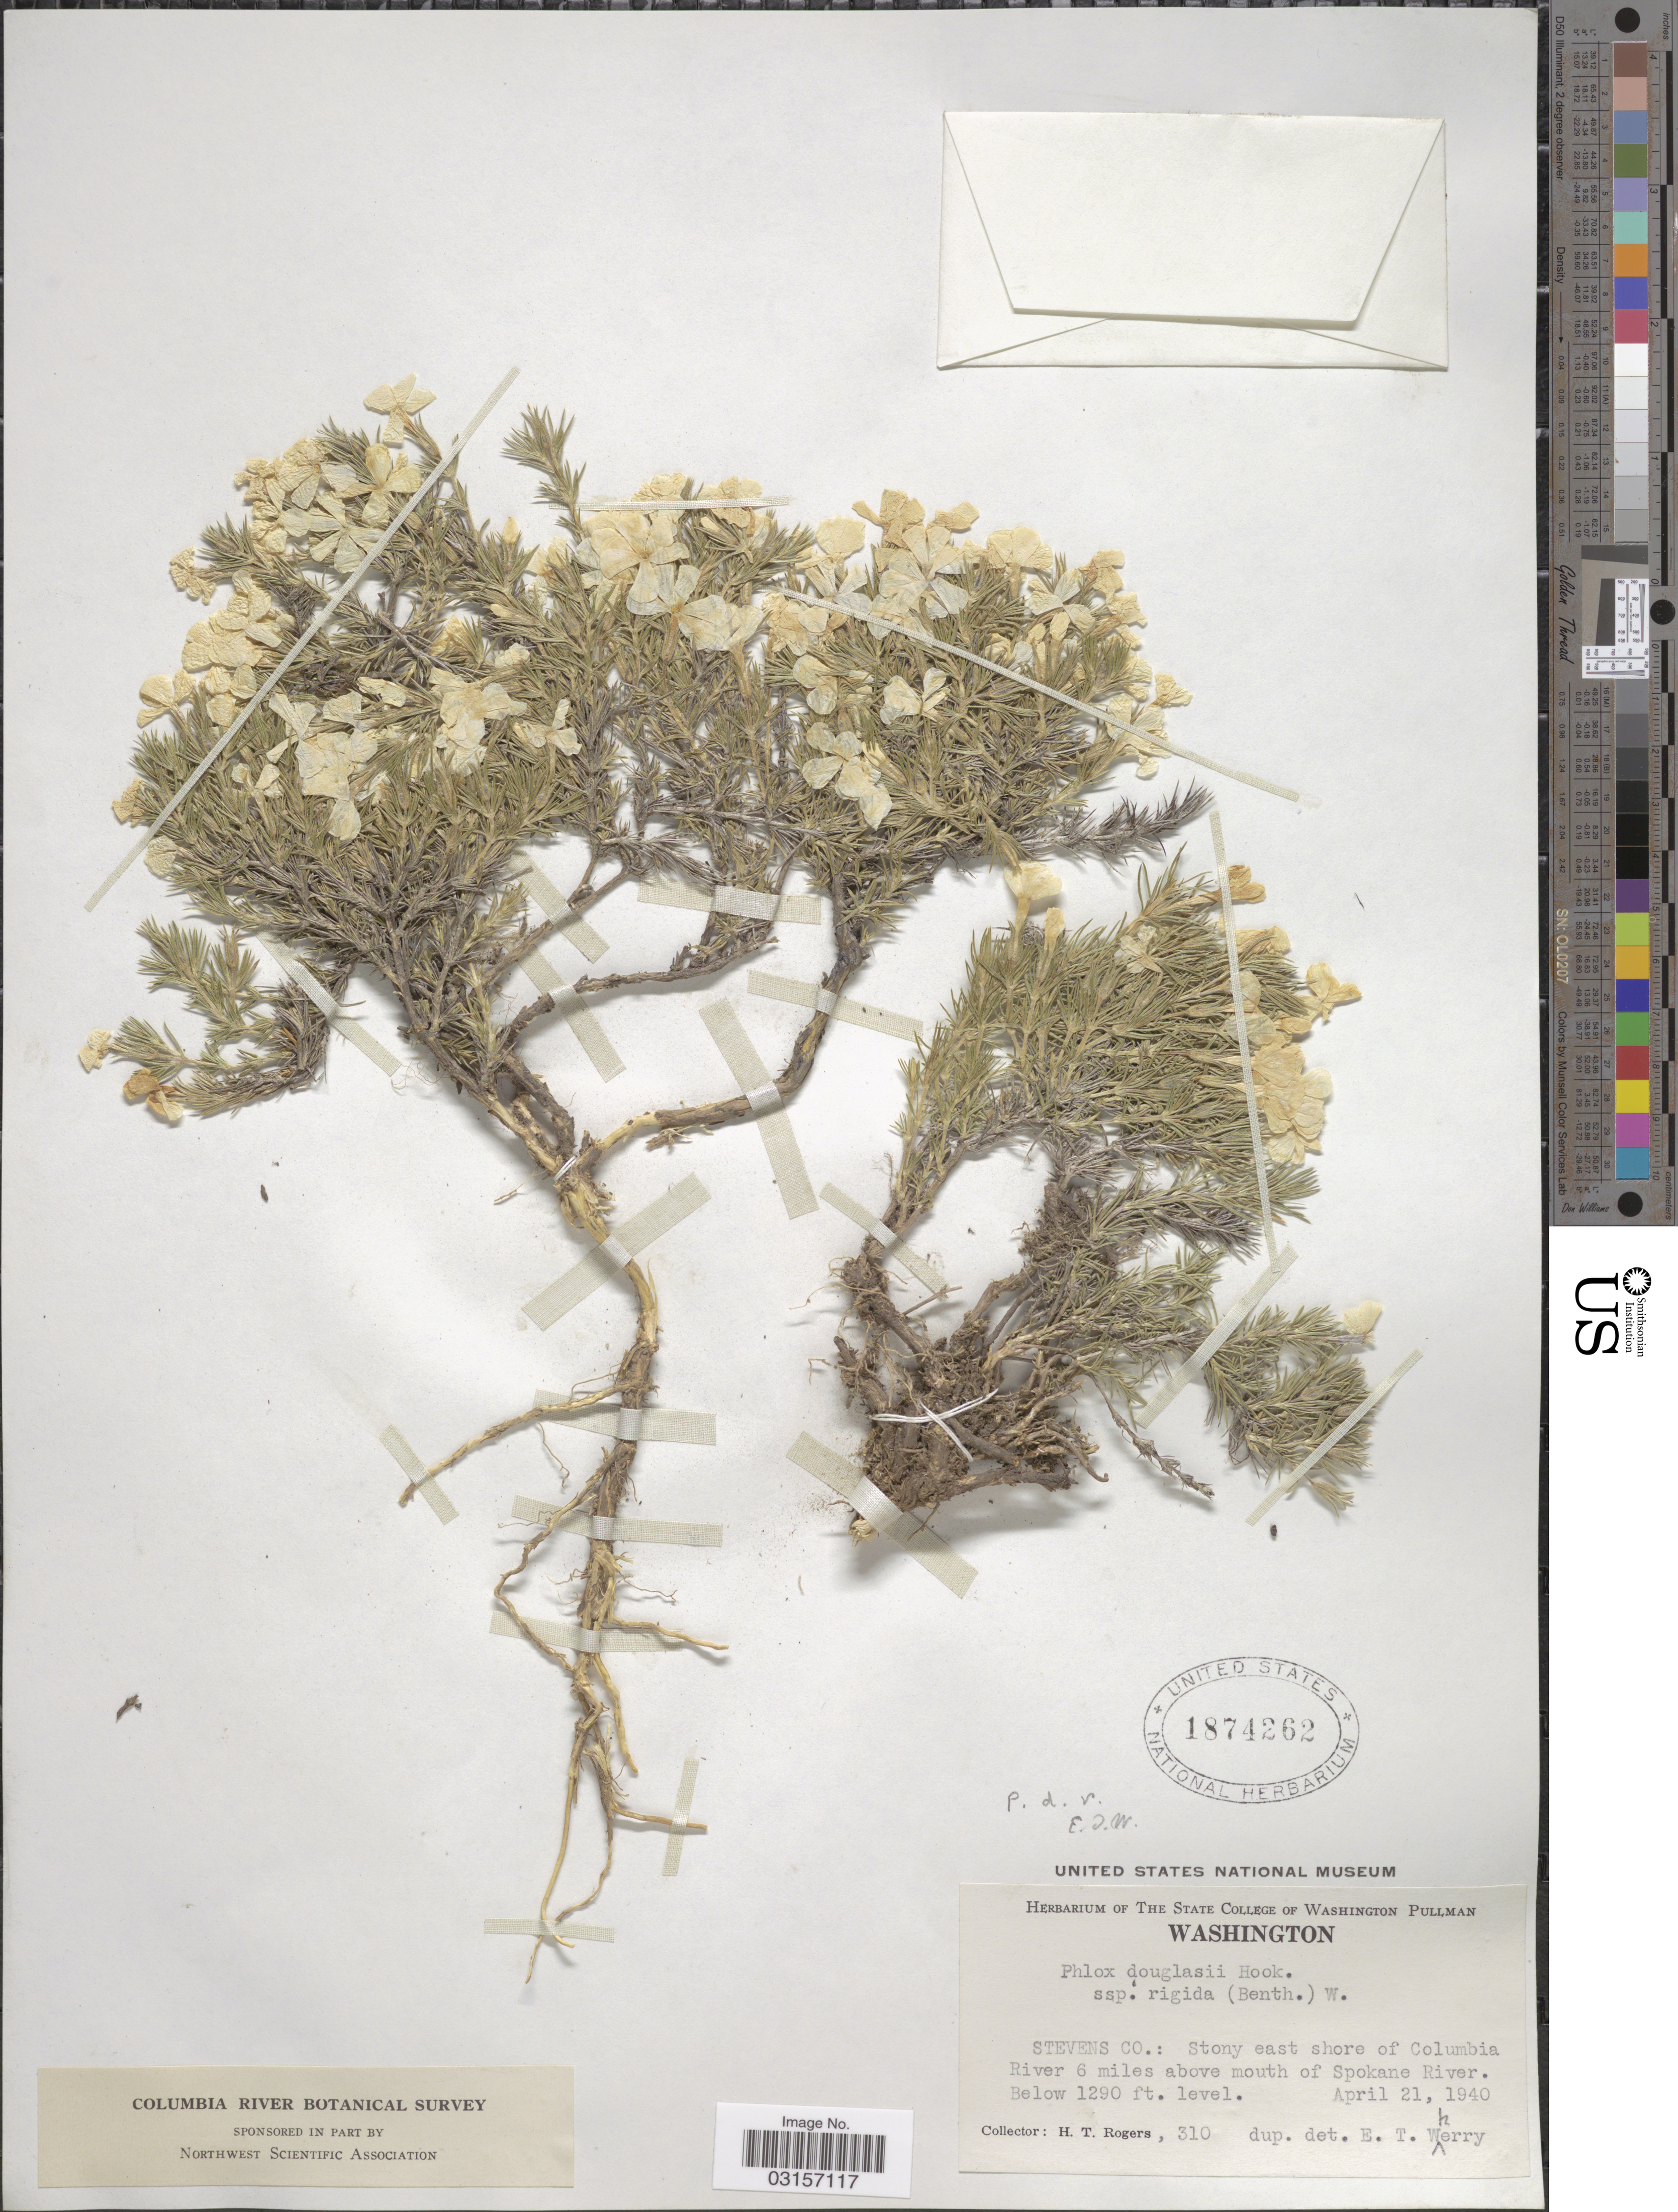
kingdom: Plantae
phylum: Tracheophyta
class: Magnoliopsida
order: Ericales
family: Polemoniaceae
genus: Phlox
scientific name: Phlox caespitosa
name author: Nutt.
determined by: Mayfield, M. H.; Ferguson, C. J.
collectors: H. Rogers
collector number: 310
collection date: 1940-04-21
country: United States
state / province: Washington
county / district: Spokane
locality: Stevens Co.: Stony east shore of Columbia River 6 miles above mouth of Spokane River.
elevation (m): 393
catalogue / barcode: US 1874262